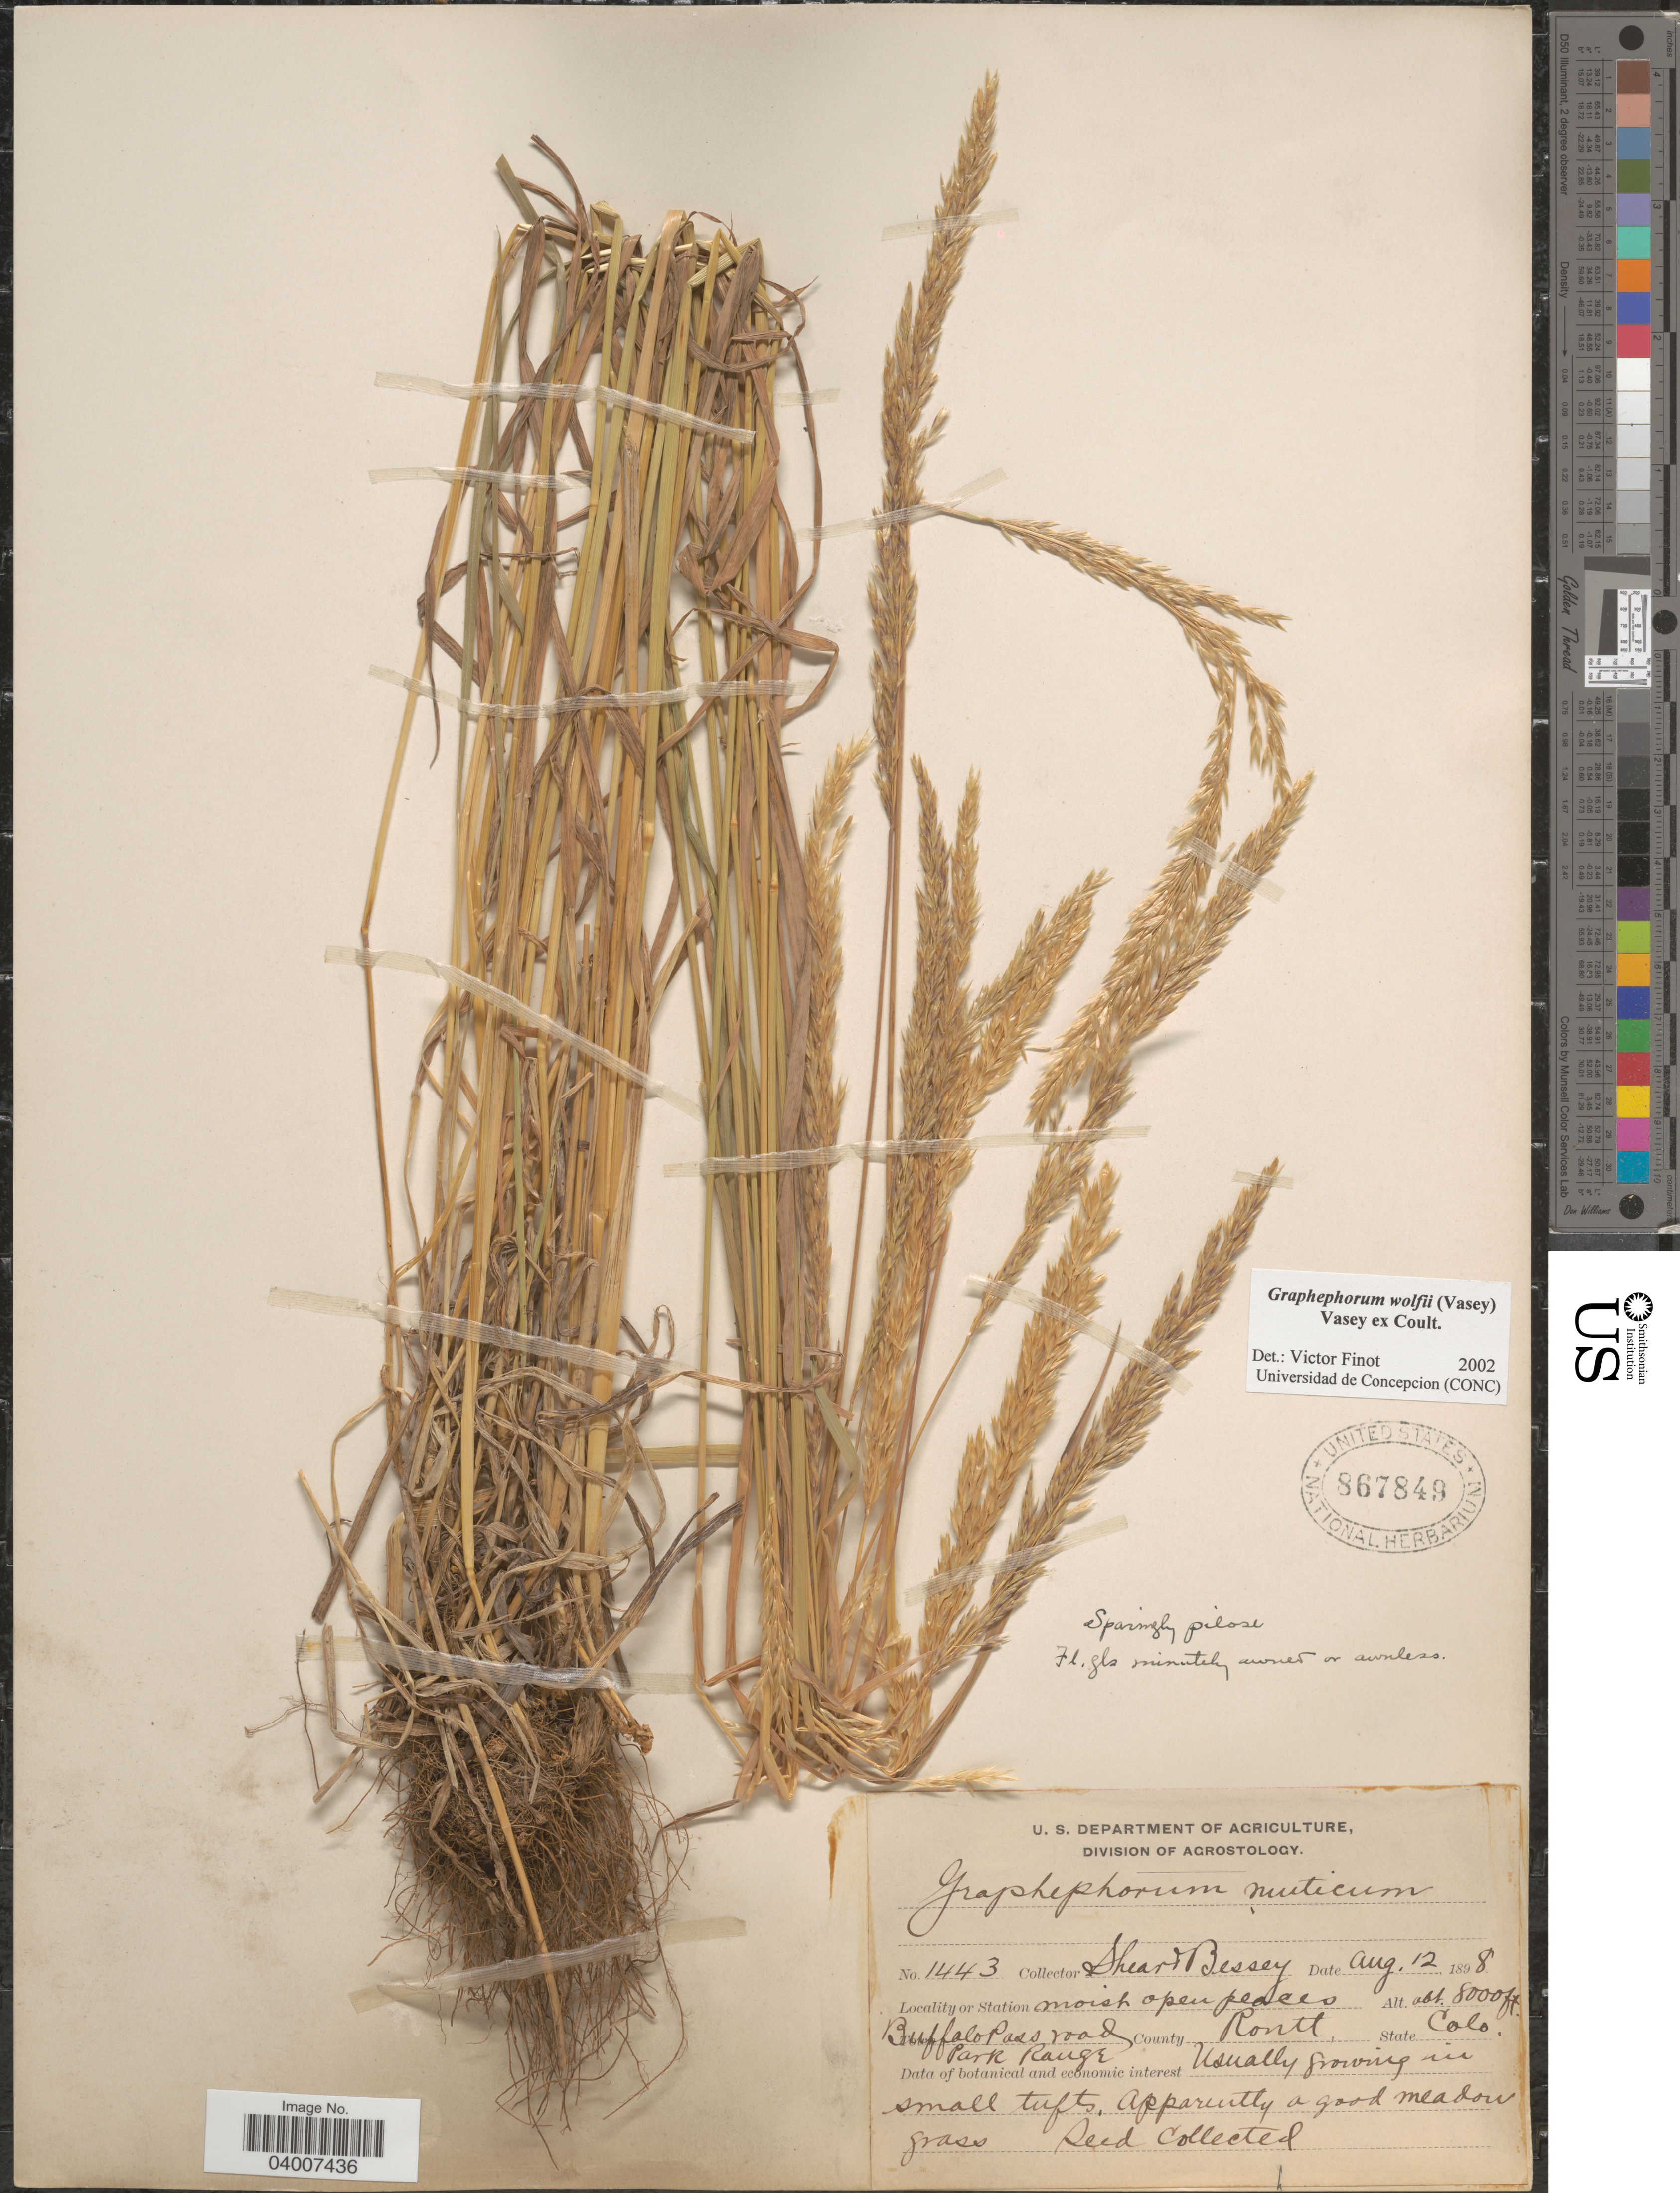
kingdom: Plantae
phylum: Tracheophyta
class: Liliopsida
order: Poales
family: Poaceae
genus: Graphephorum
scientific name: Graphephorum wolfii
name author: (E. Fourn.) Vasey ex Coult.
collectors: -- Shear & -. Bessey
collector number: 1443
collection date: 1898-08-12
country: United States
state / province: Colorado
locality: Buffalo Pass road. County Routt.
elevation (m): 2438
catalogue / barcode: US 867849